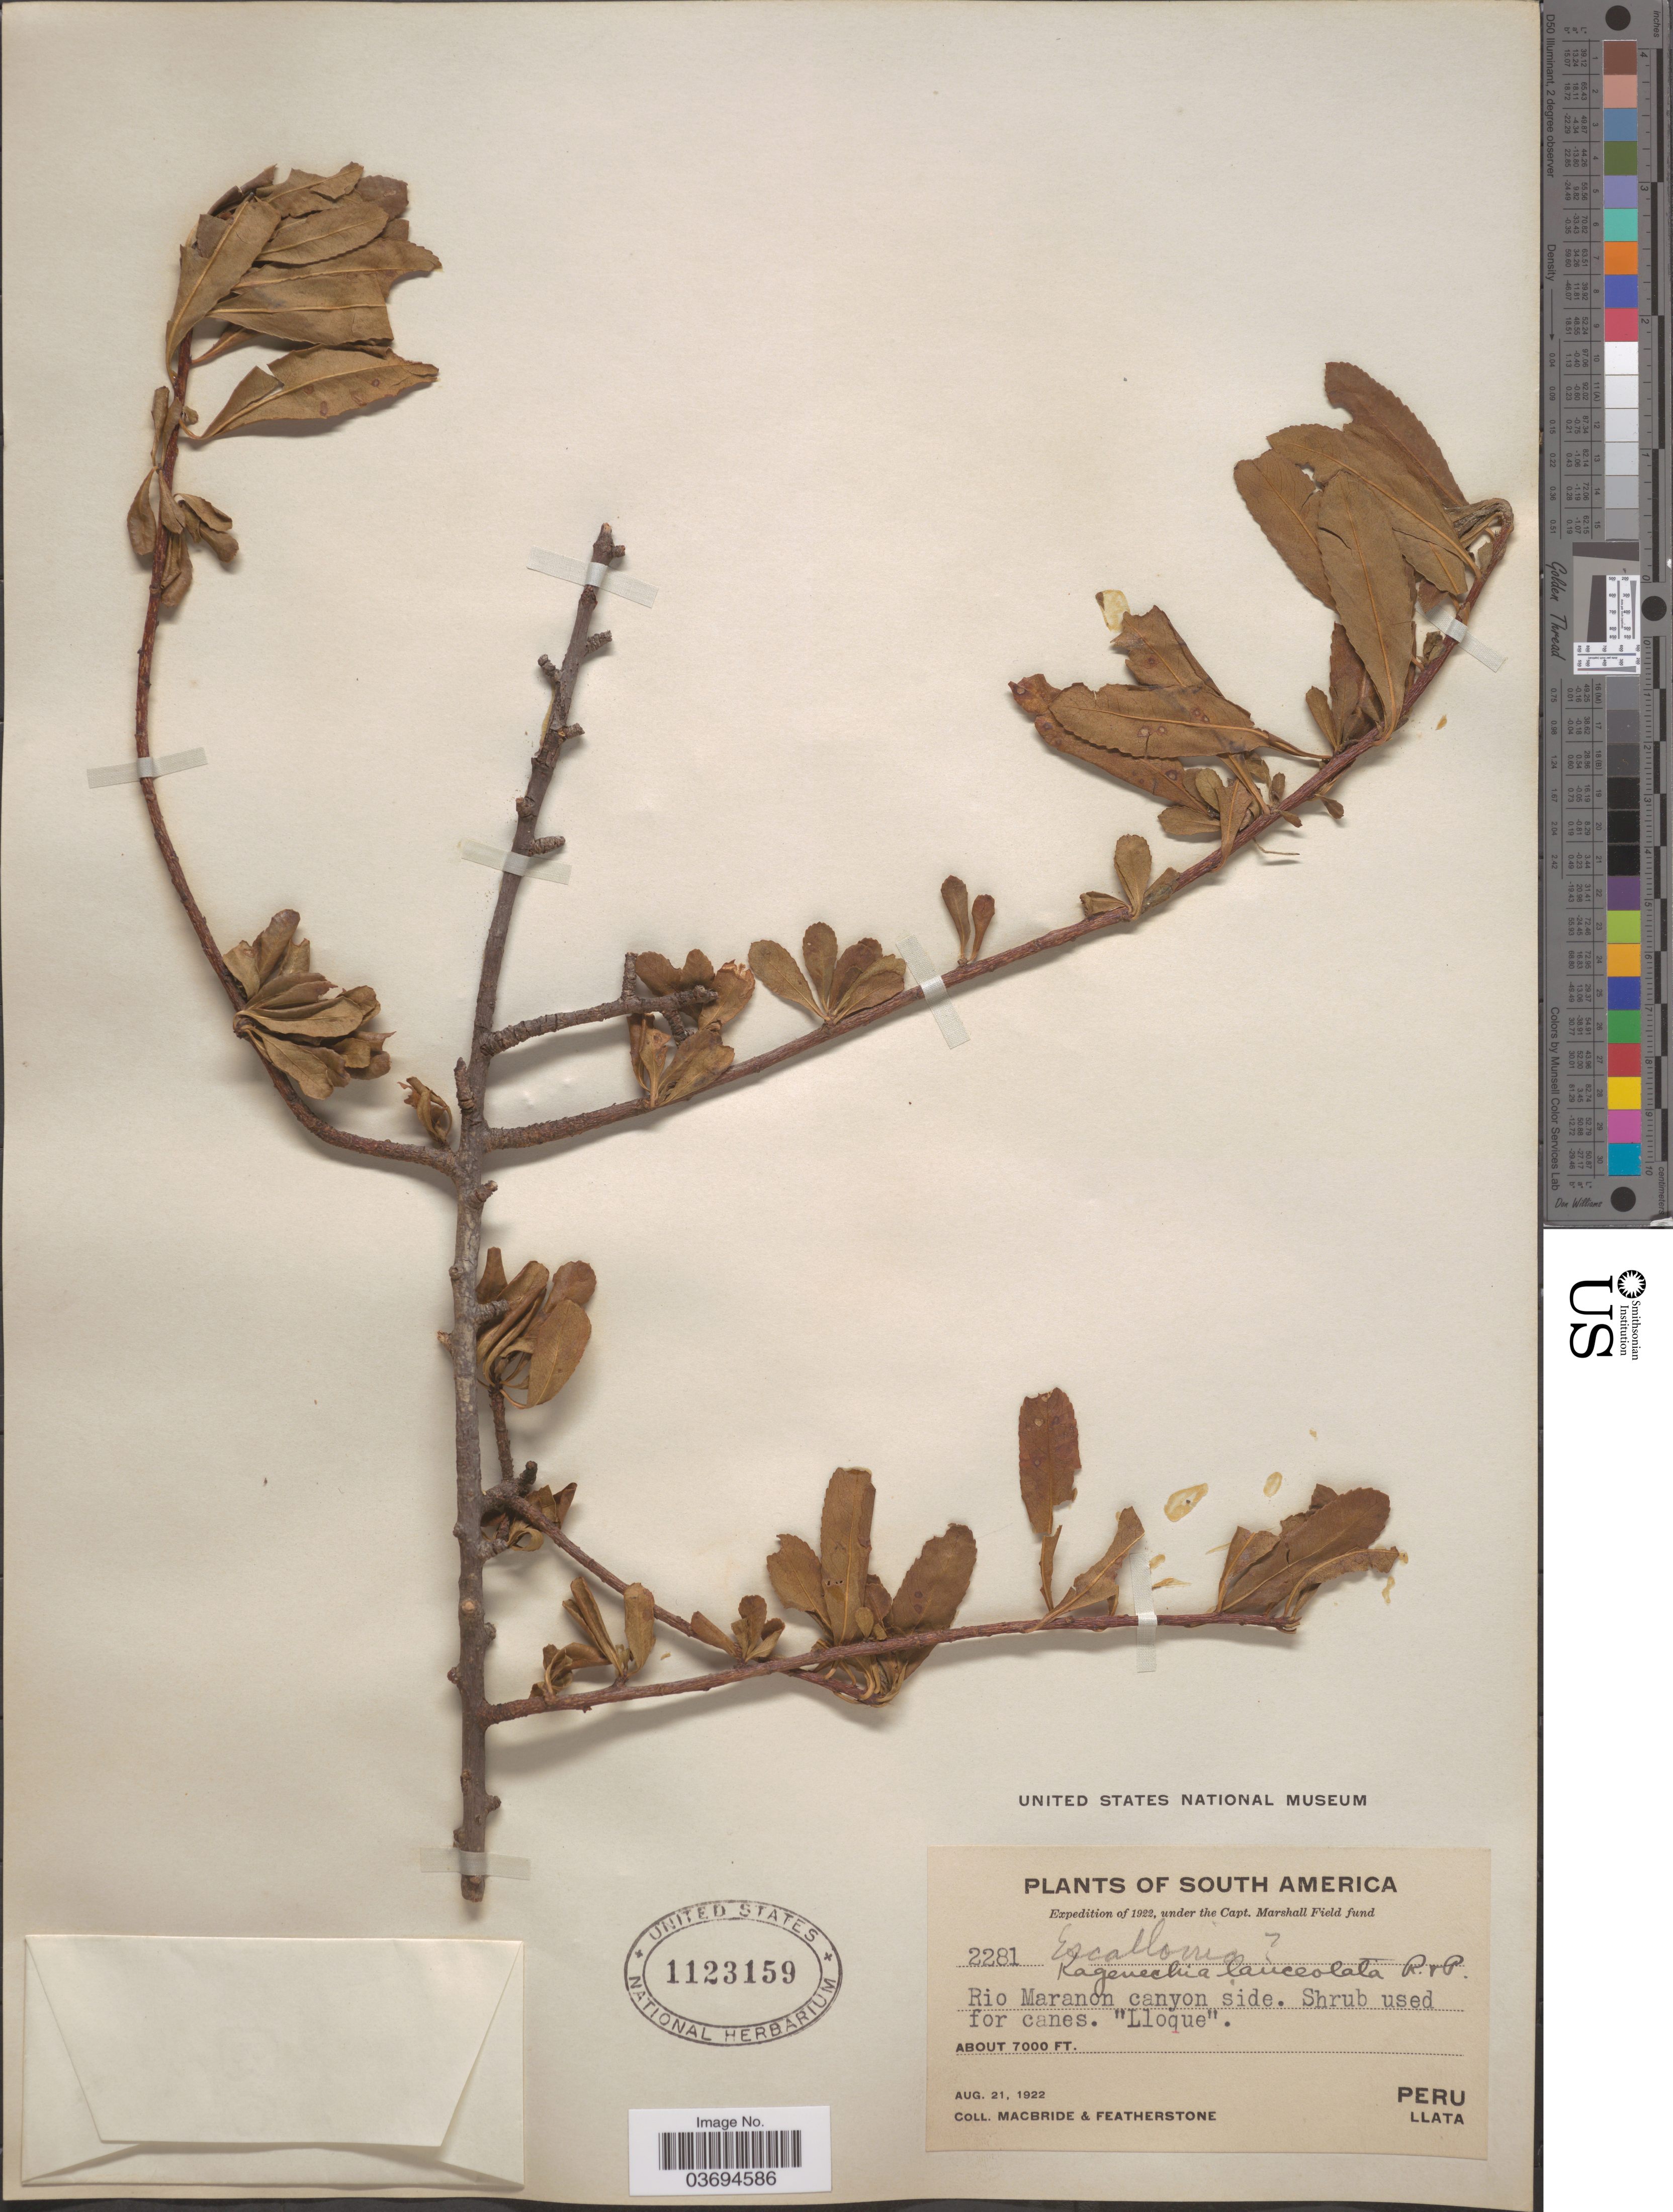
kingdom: Plantae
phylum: Tracheophyta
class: Magnoliopsida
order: Rosales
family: Rosaceae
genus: Kageneckia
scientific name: Kageneckia lanceolata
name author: Ruiz & Pav.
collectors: Macbride, -- & -. Featherstone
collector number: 2281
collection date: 1922-08-21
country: Peru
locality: Rio Maranon canyon side. Llata.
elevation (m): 2134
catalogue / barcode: US 1123159